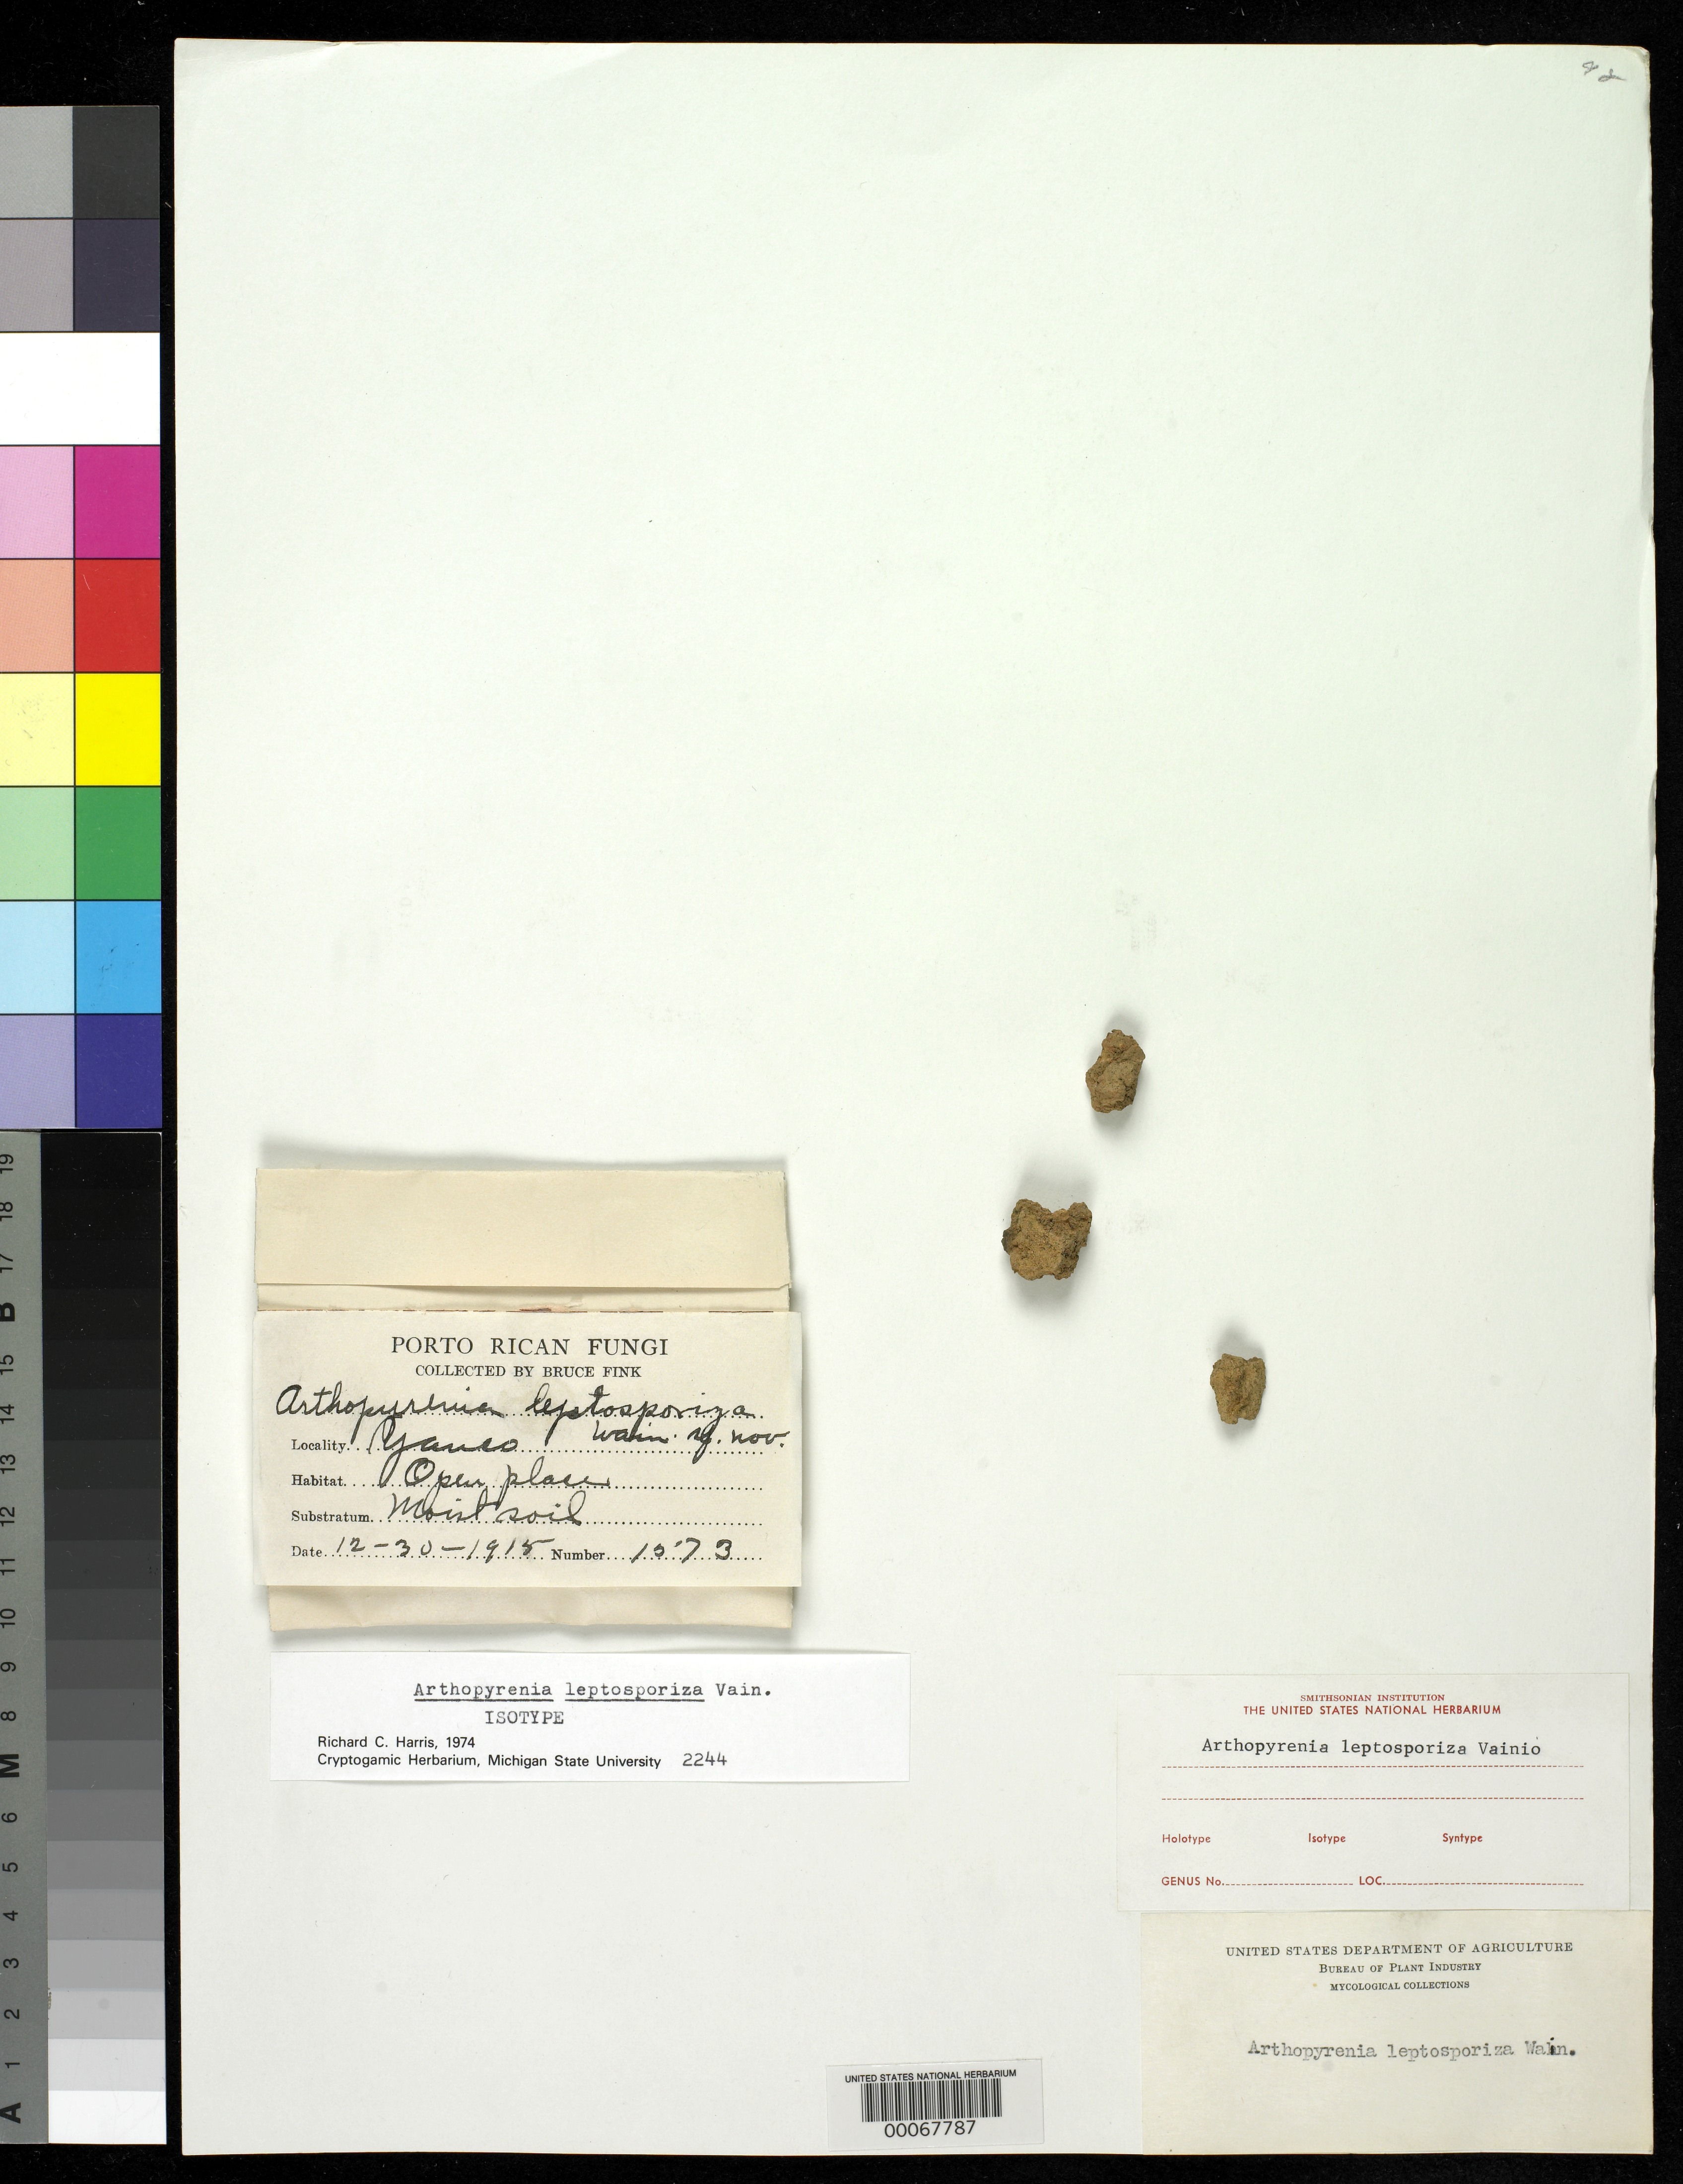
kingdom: Fungi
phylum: Ascomycota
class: Dothideomycetes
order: Pleosporales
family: Arthopyreniaceae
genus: Arthopyrenia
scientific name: Arthopyrenia leptosporiza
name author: Vain.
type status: Isotype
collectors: B. Fink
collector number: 1573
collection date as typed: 30 Dec 191-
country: Puerto Rico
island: Greater Antilles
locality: Near Yauco.